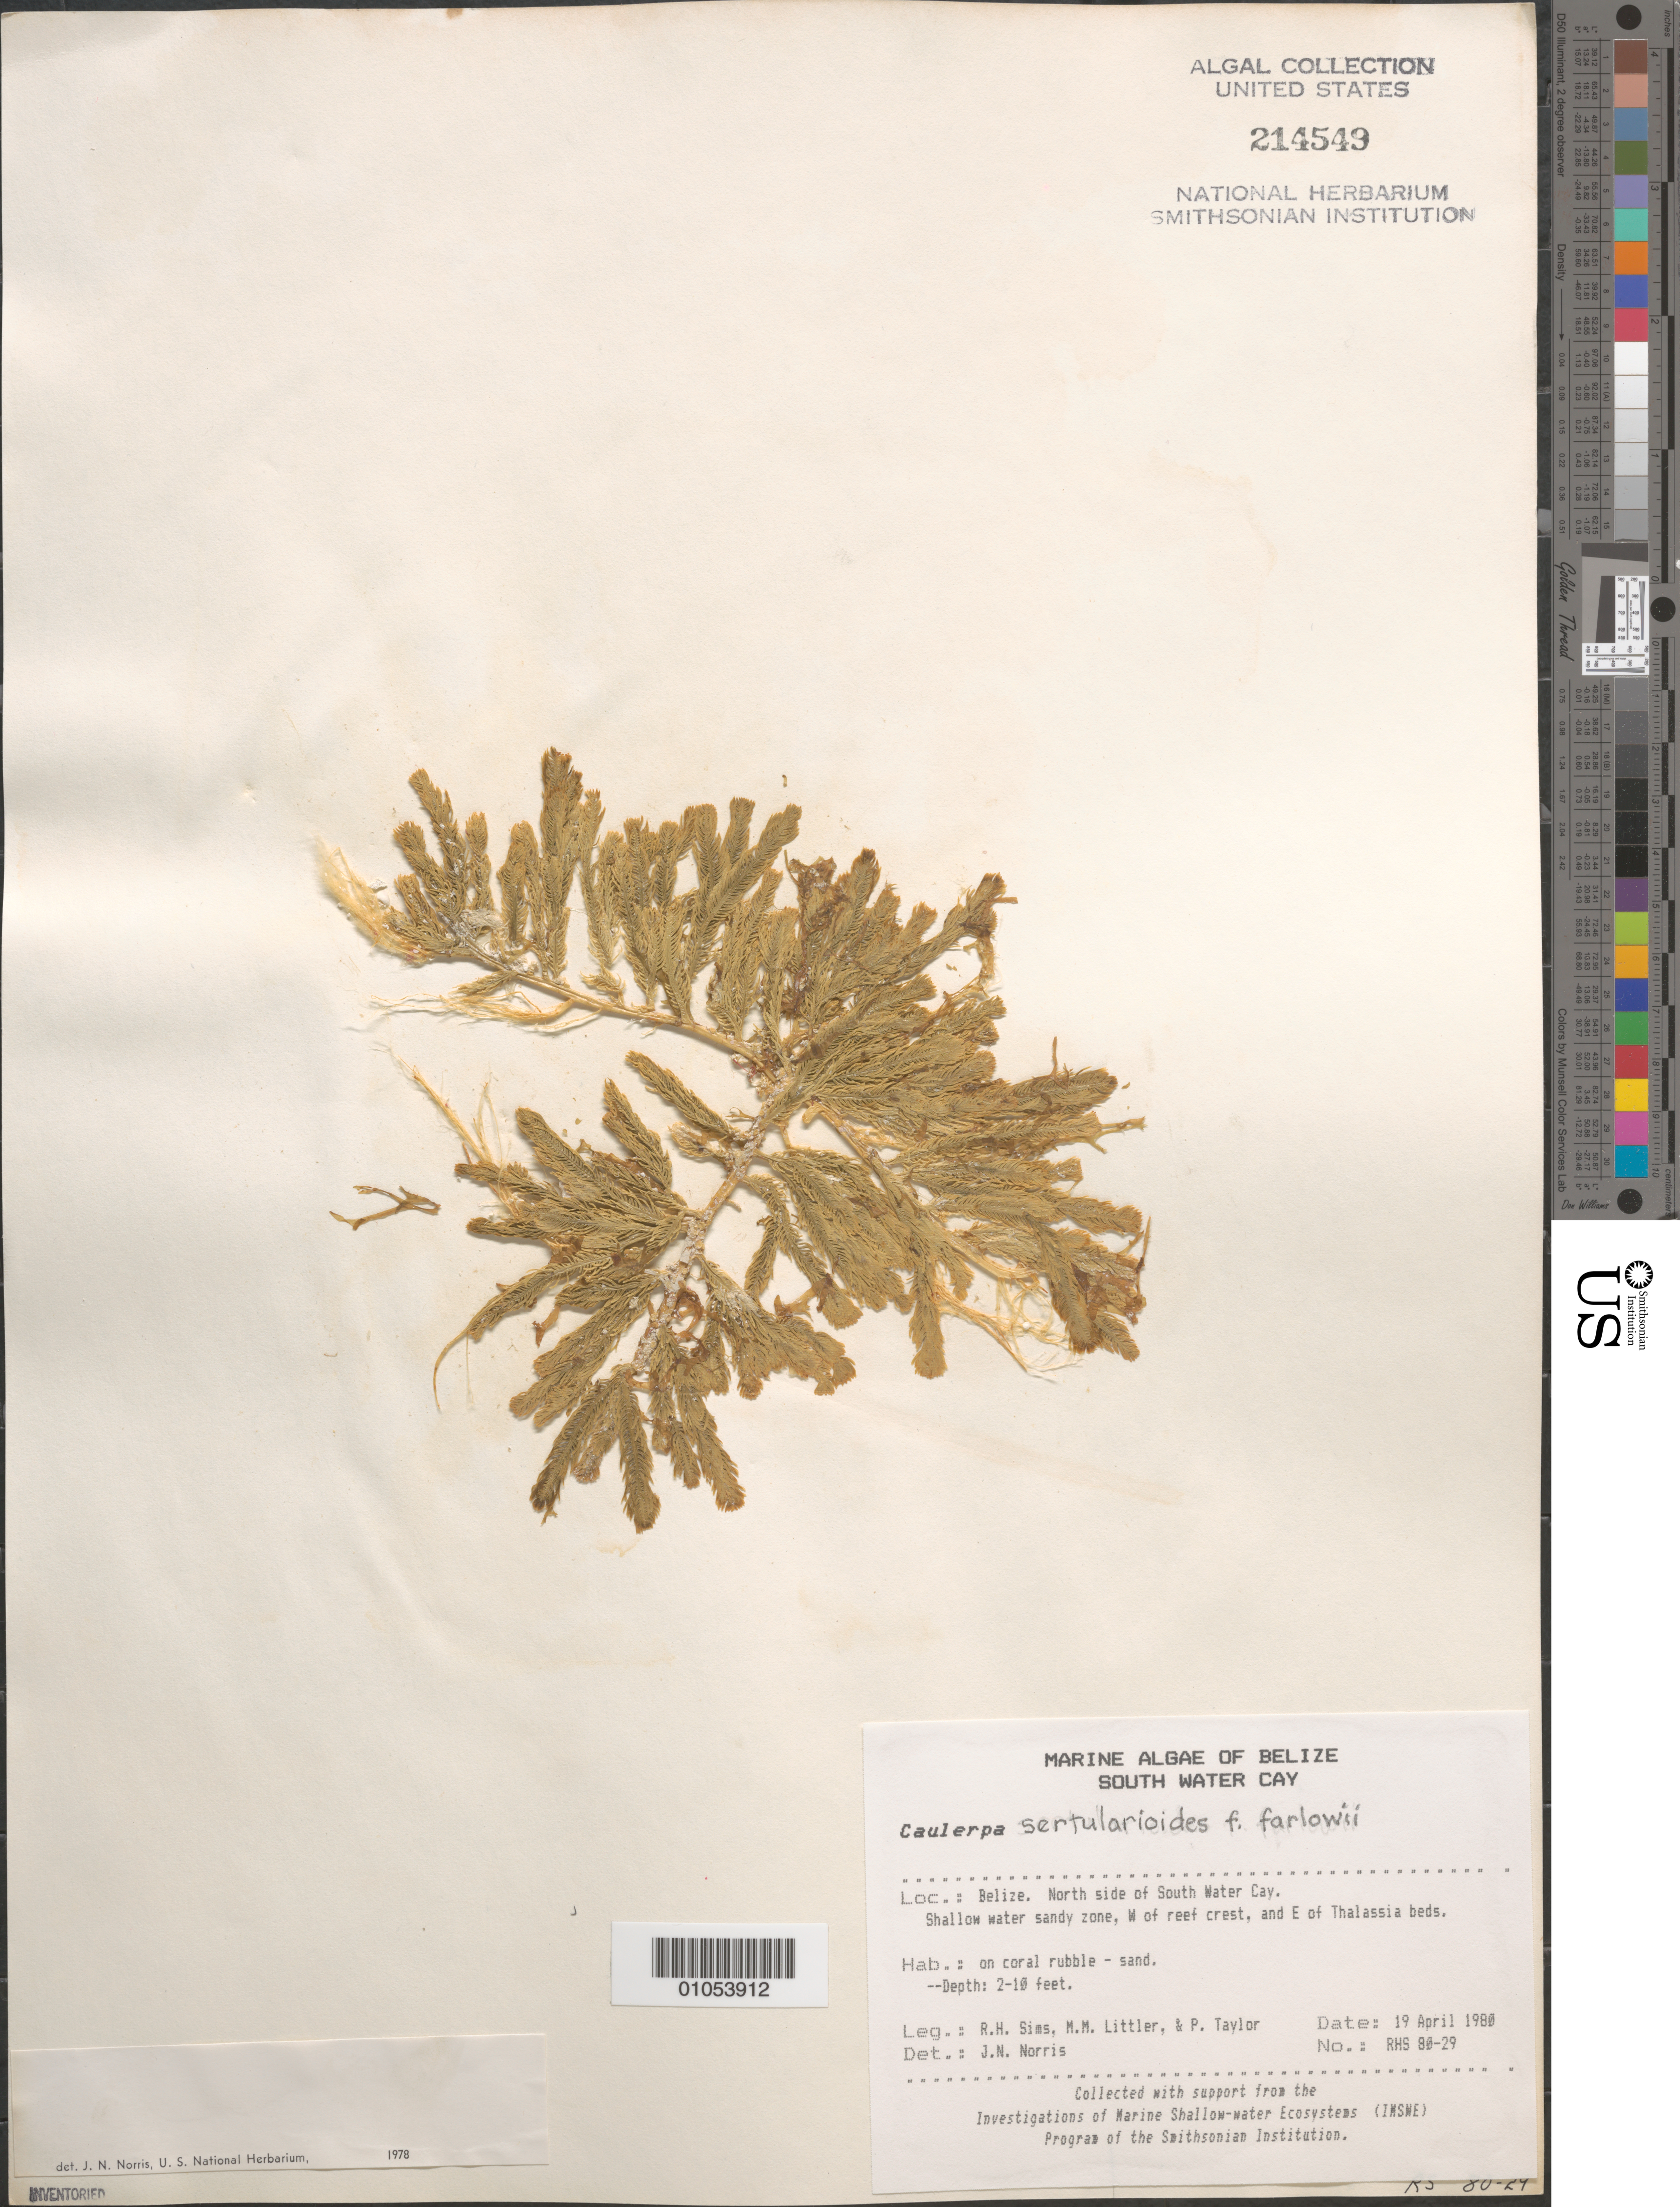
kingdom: Plantae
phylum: Chlorophyta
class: Ulvophyceae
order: Bryopsidales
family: Caulerpaceae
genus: Caulerpa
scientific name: Caulerpa sertularioides f. farlowii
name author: (Weber Bosse) Børgesen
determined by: Norris, James N.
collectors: R. H. Sims, M. M. Littler & P. R. Taylor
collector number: RHS 80-29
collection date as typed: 19 Apr 1980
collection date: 1980-04-19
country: Belize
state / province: Stann Creek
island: South Water Cay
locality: North side of South Water Cay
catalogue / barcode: US 214549